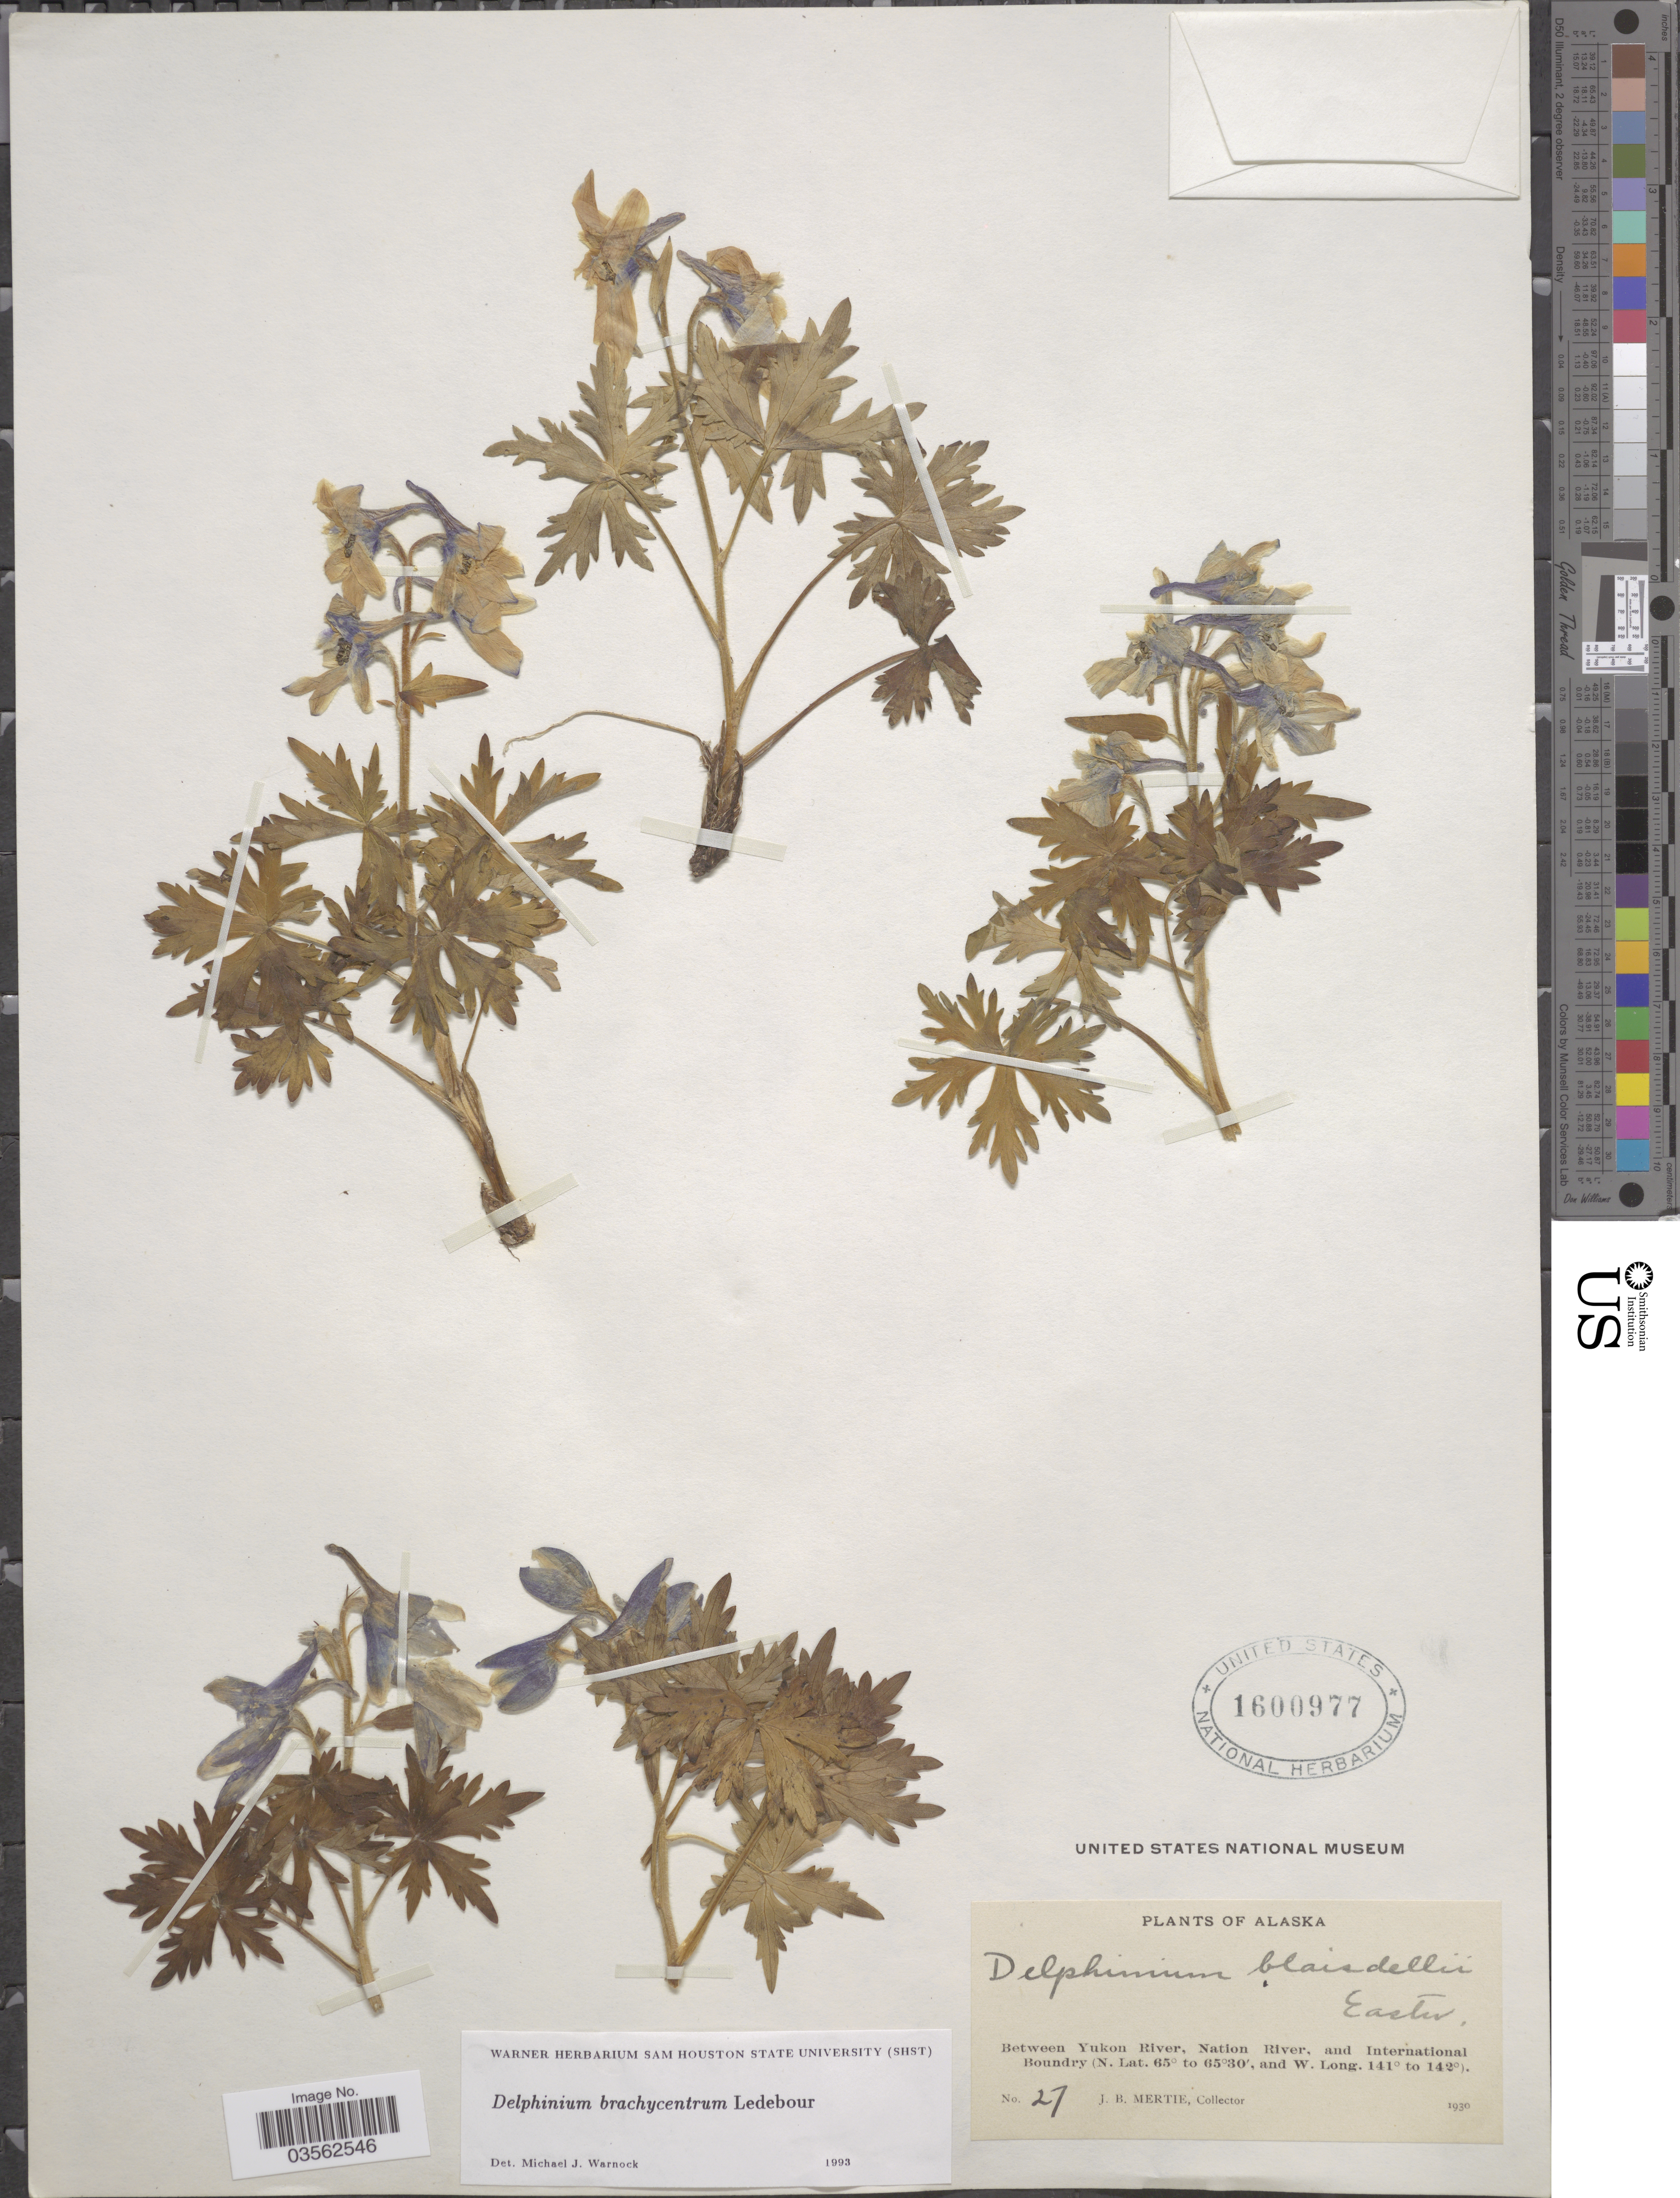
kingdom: Plantae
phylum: Tracheophyta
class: Magnoliopsida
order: Ranunculales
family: Ranunculaceae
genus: Delphinium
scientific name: Delphinium brachycentrum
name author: Ledeb.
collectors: J. Mertie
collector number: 27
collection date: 1930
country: United States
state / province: Alaska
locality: Between Yukon River, Nation River, and International Boundary.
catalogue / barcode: US 1600977